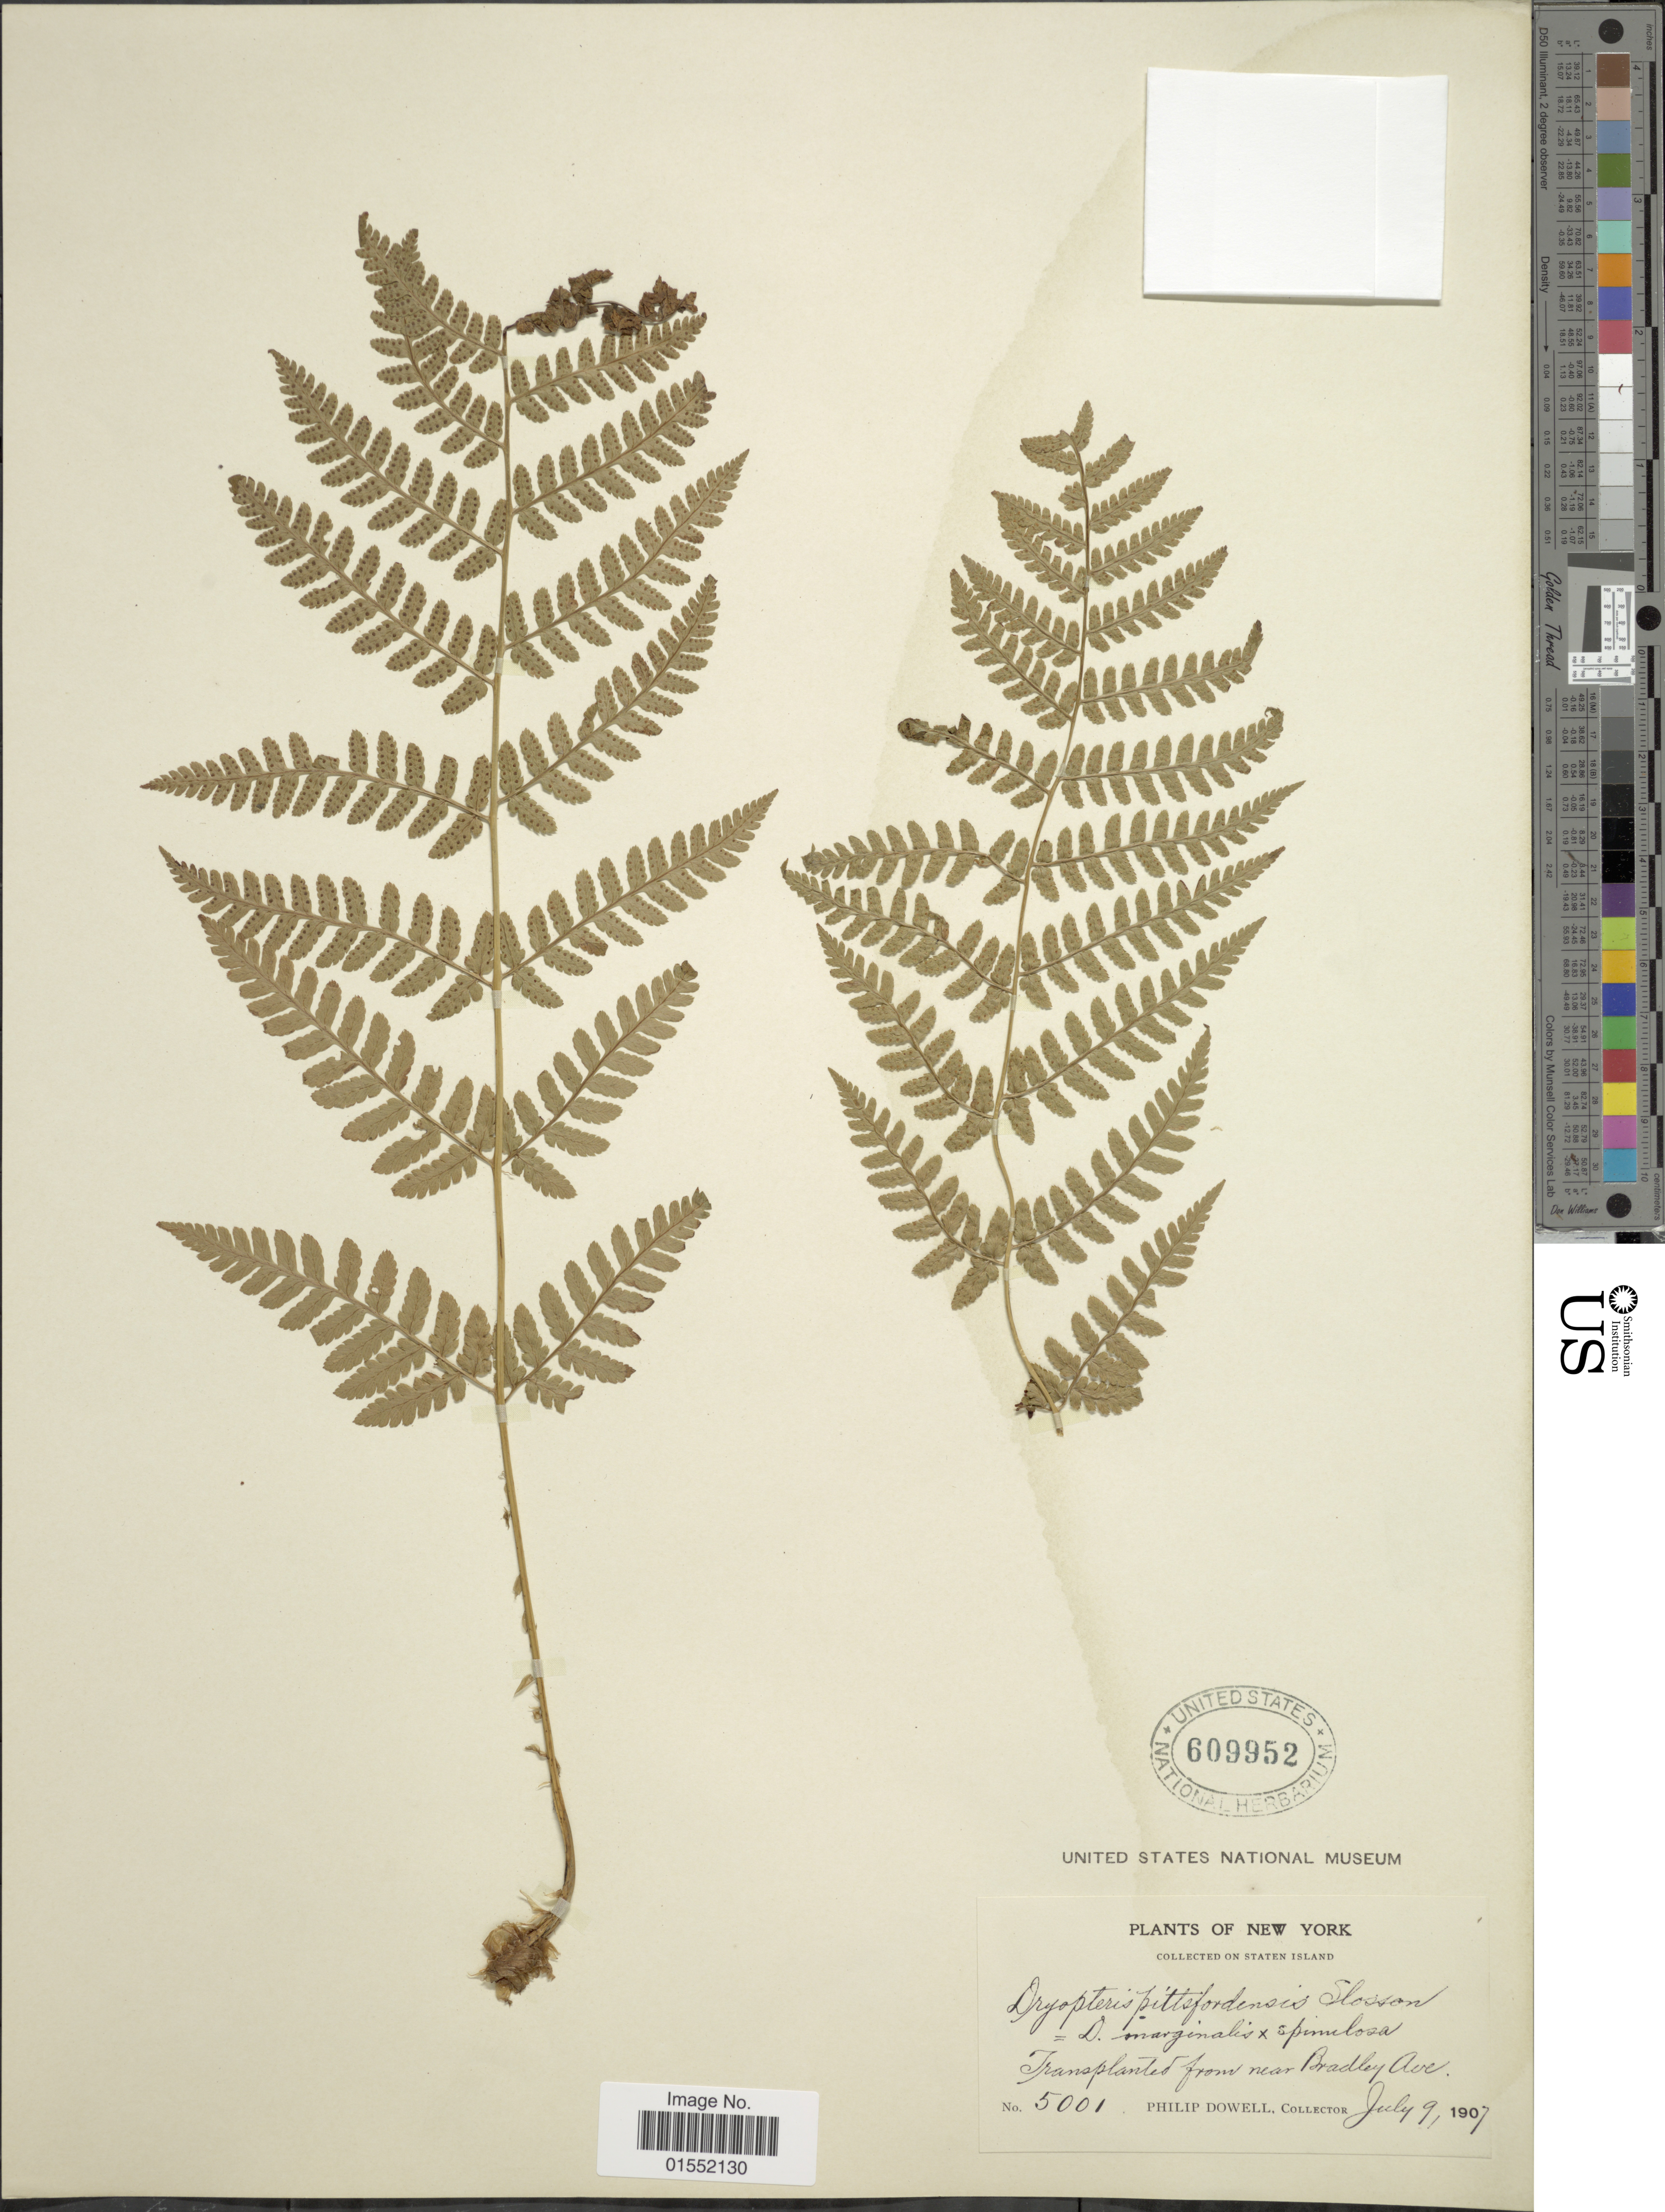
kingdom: Plantae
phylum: Tracheophyta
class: Polypodiopsida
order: Polypodiales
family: Dryopteridaceae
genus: Dryopteris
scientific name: Dryopteris marginalis x D. spinulosa (O.F. Muell.) Watt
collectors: P. Dowell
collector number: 5001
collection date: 1907-07-09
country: United States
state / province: New York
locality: On Staten Island, Transplanted from near Bradley Ave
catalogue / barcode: US 609952